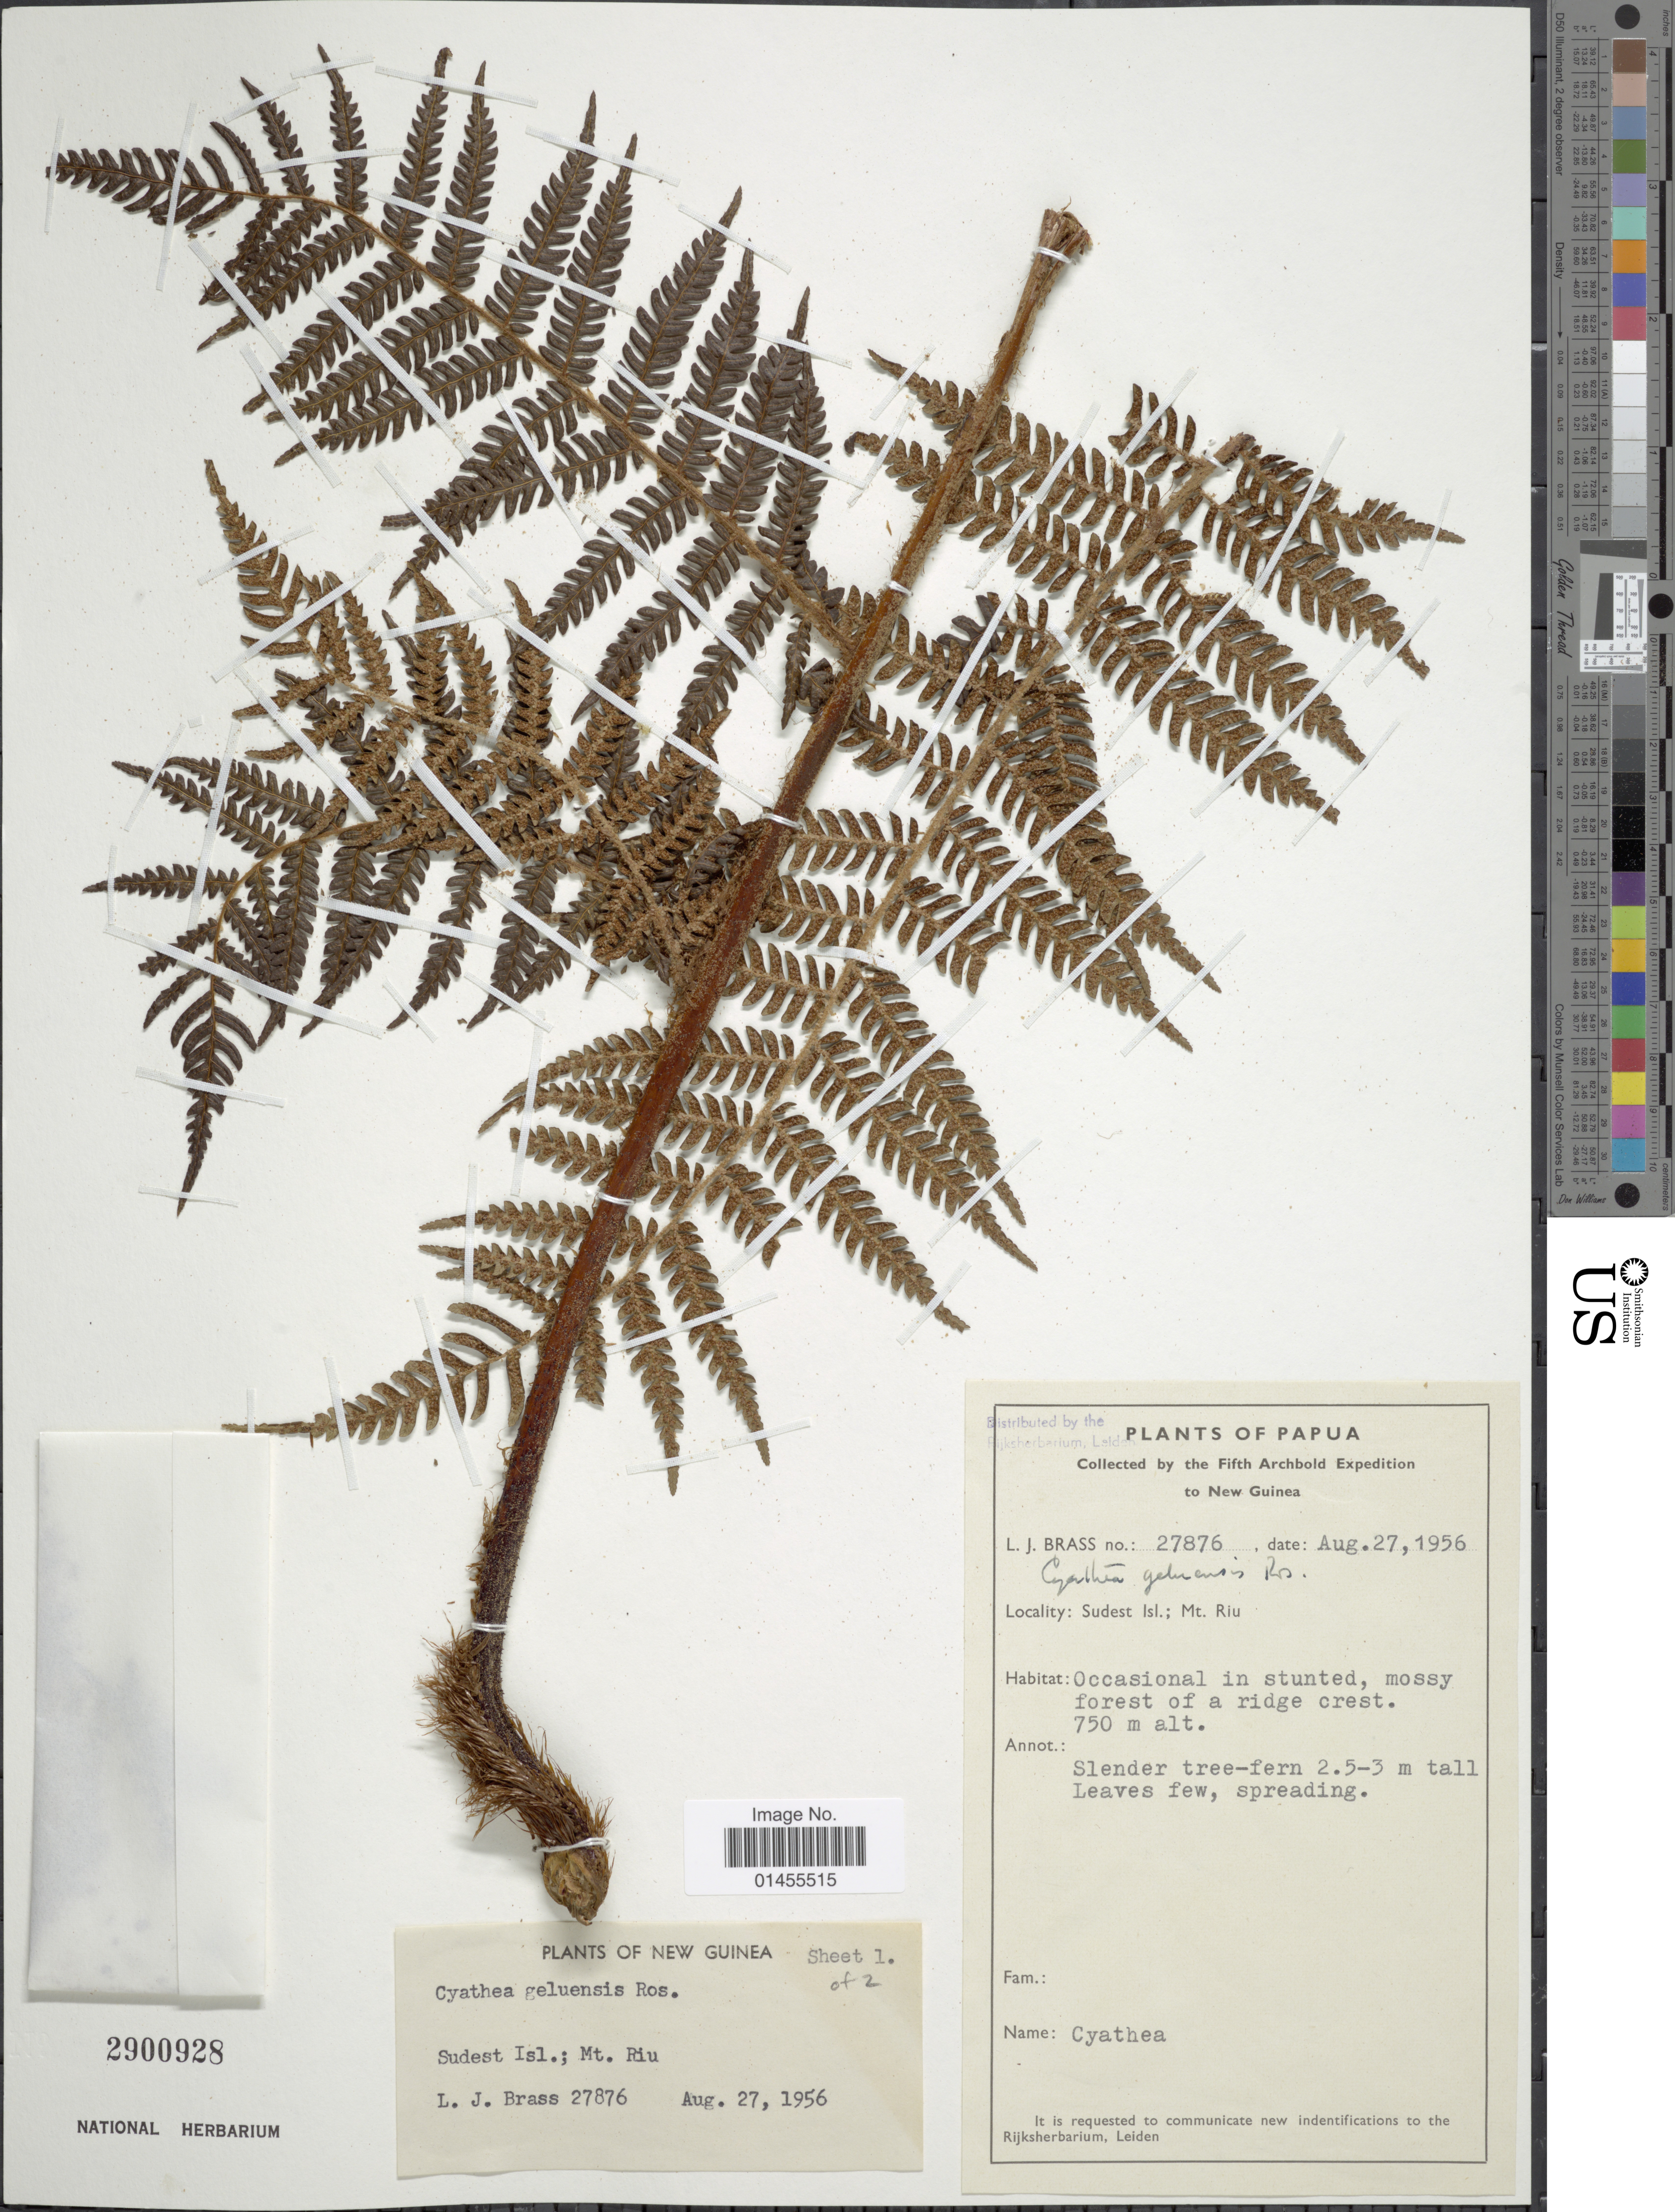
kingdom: Plantae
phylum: Tracheophyta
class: Polypodiopsida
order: Cyatheales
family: Cyatheaceae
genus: Alsophila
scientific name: Alsophila geluensis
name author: (Rosenst.) R.M. Tryon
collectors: L. J. Brass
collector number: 27876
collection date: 1956-08-27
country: Papua New Guinea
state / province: Milne Bay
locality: New Guinea. Sudest Isl.; Mt. Riu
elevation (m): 750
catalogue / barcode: US 2900928